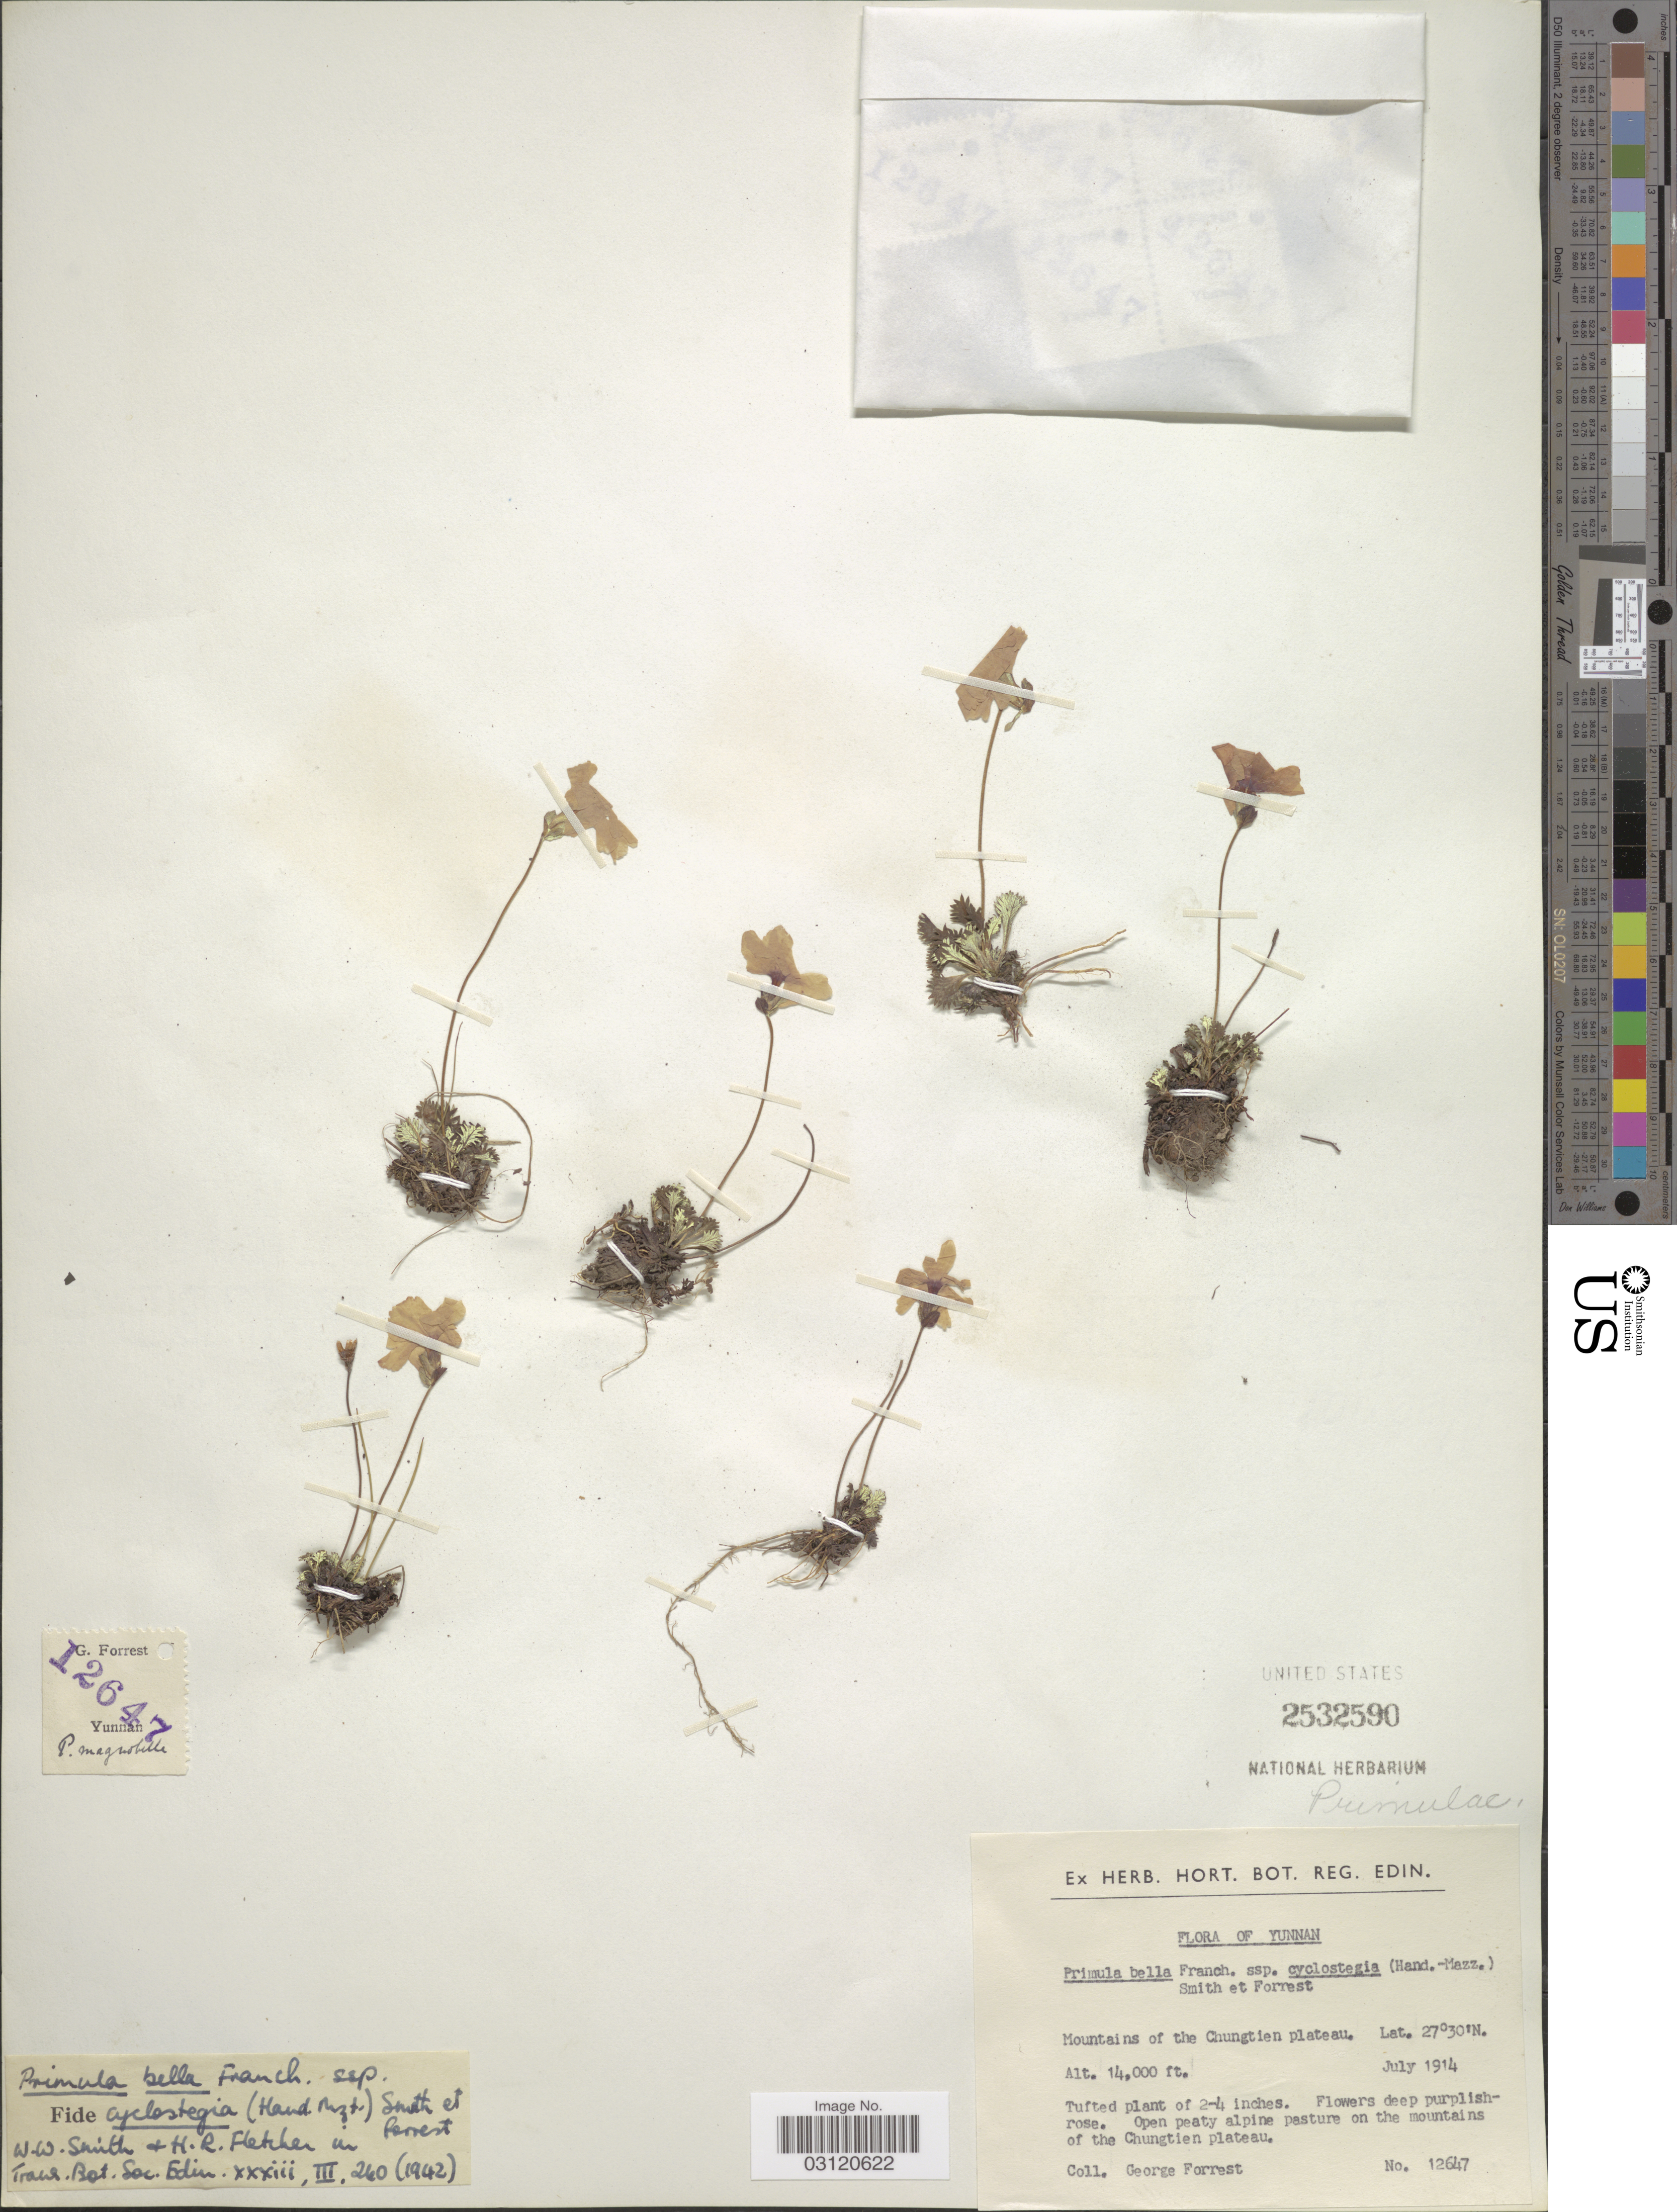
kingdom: Plantae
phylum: Tracheophyta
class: Magnoliopsida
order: Ericales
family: Primulaceae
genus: Primula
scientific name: Primula bella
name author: Franch.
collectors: G. Forrest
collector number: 12647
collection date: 1914-07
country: China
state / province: Yunnan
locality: Mountains of the Chungtien plateau. Open peaty alpine pasture on the mountains of the Chungtien plateau.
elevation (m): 4267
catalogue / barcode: US 2532590